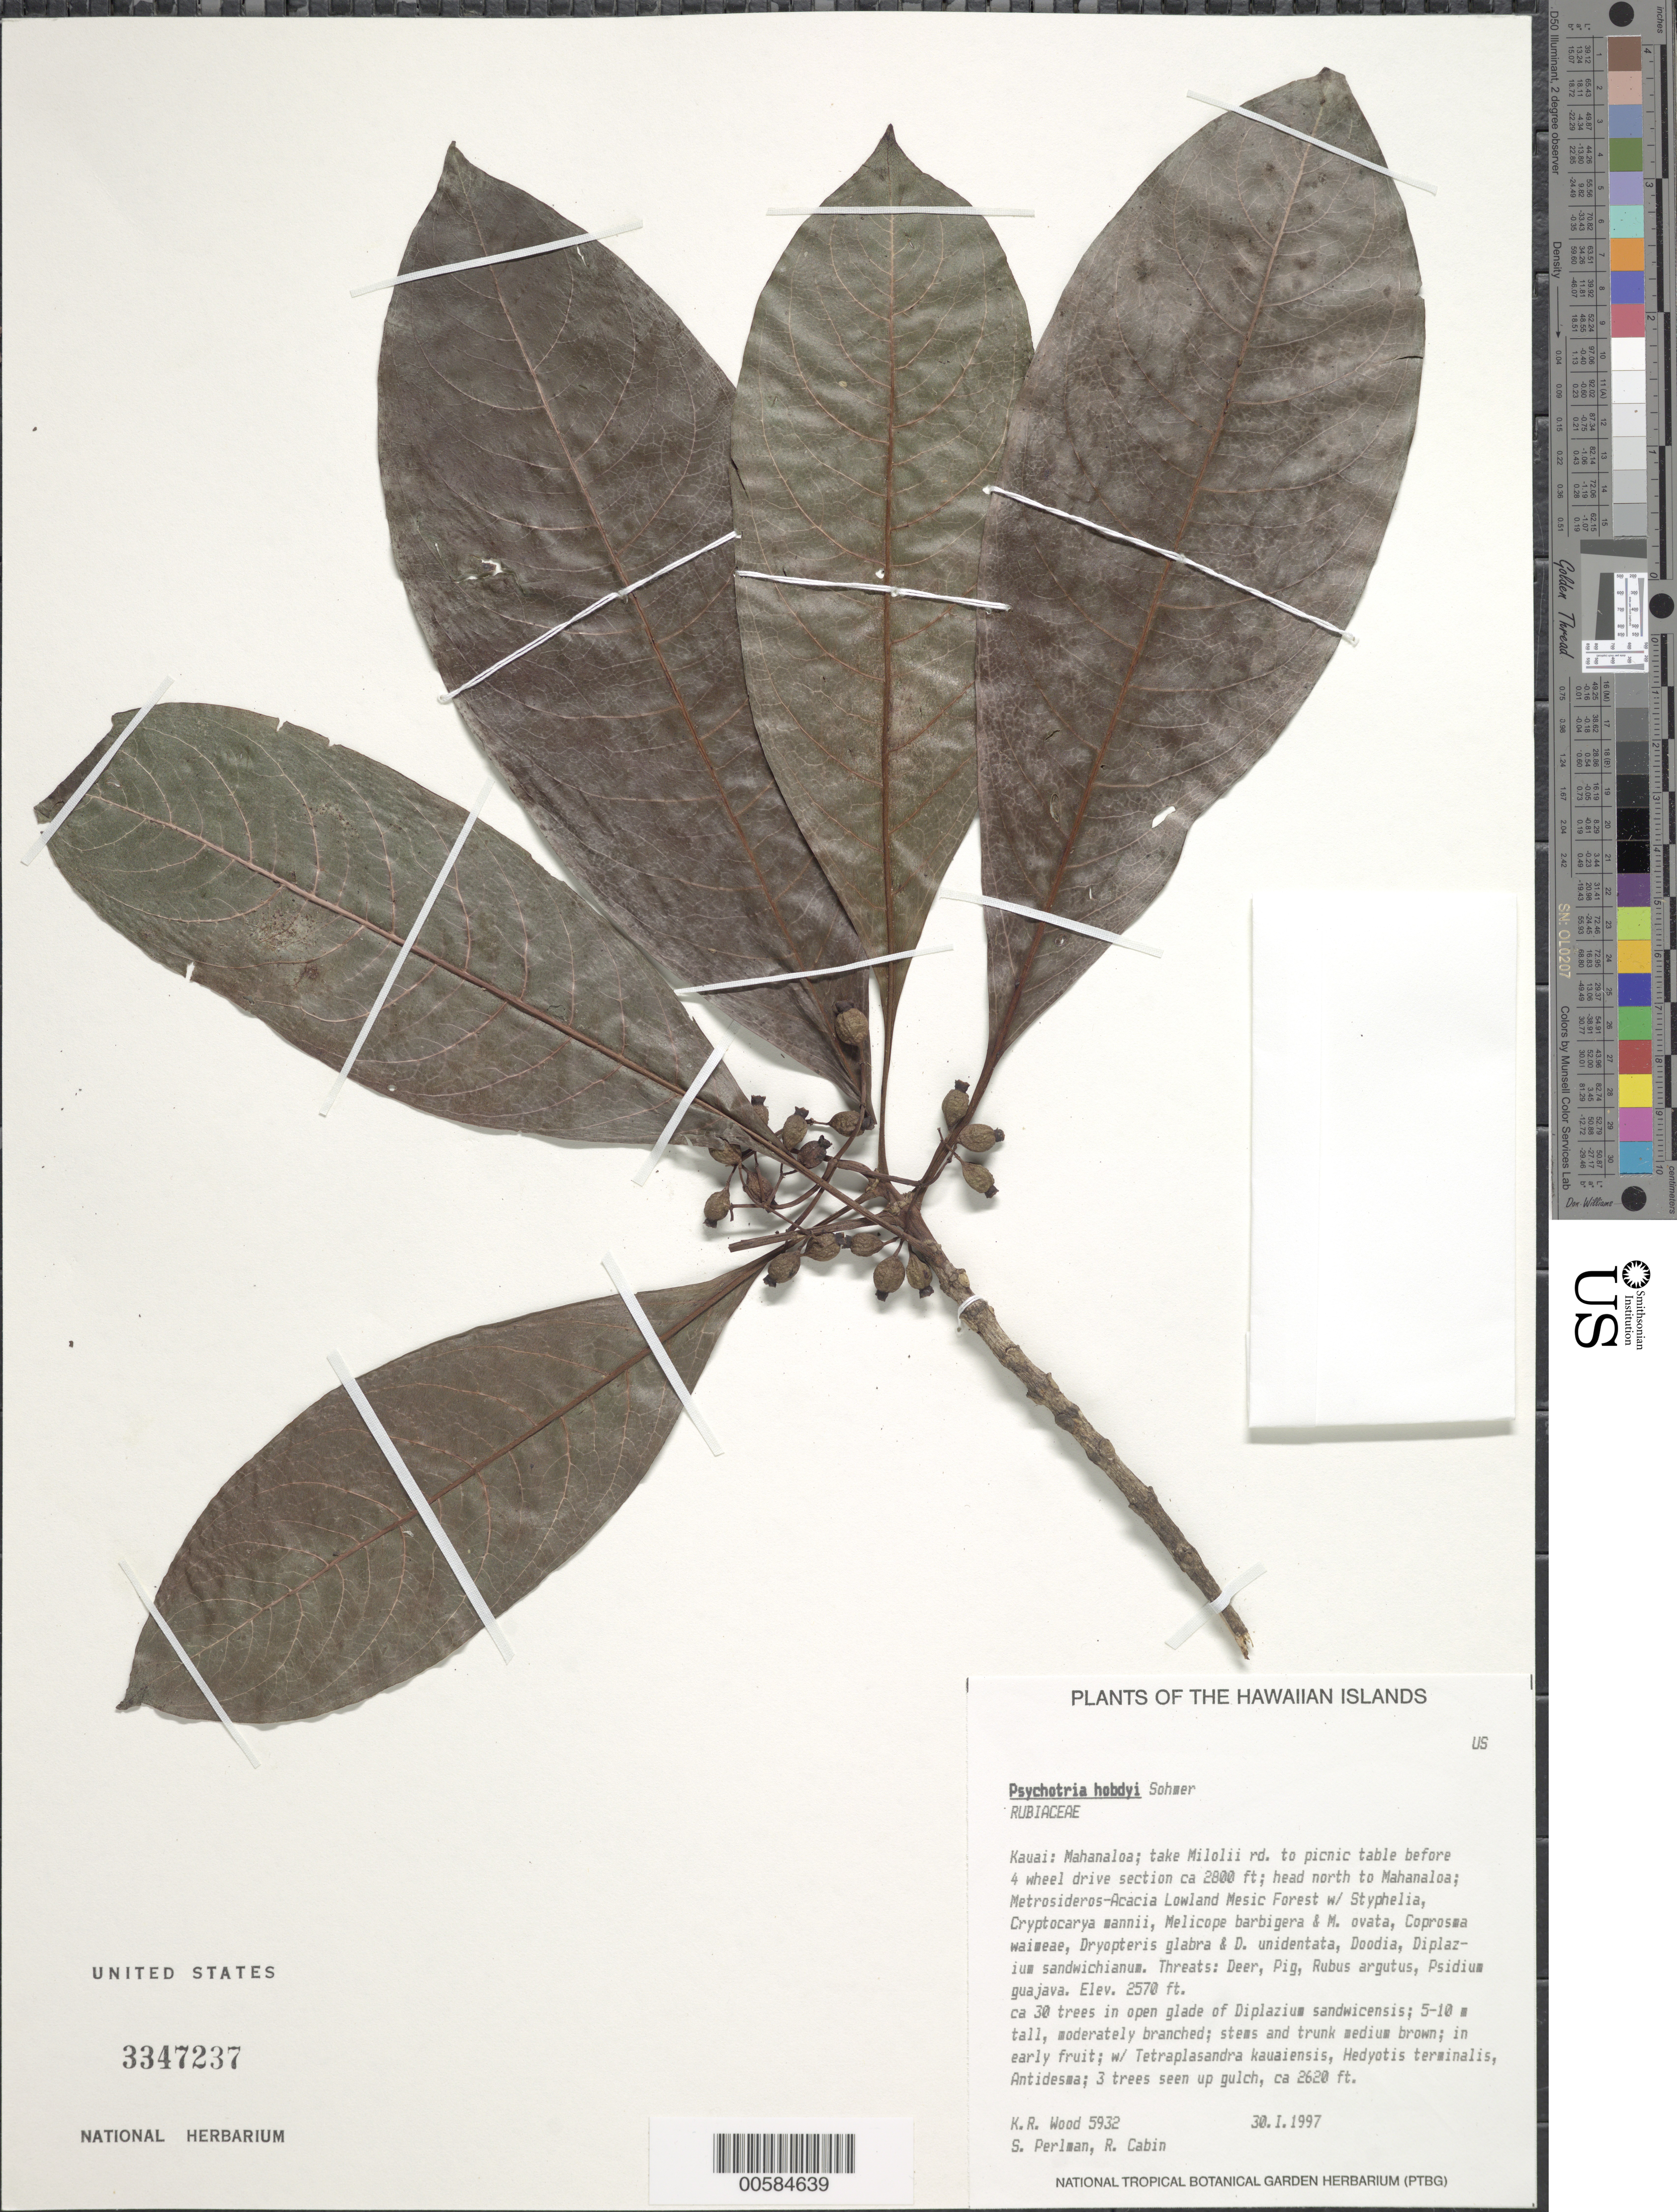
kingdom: Plantae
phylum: Tracheophyta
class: Magnoliopsida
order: Gentianales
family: Rubiaceae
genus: Psychotria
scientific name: Psychotria hobdyi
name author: Sohmer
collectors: K. R. Wood, S. P. Perlman & R. Cabin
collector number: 5932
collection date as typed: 30 Jan 1997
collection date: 1997-01-30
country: United States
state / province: Hawaii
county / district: Kauai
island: Kaua'i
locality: Mahanaloa; take Milolii rd to picnic table before 4 wheel drive section; head N to Mahanaloa.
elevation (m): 783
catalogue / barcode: US 3347237